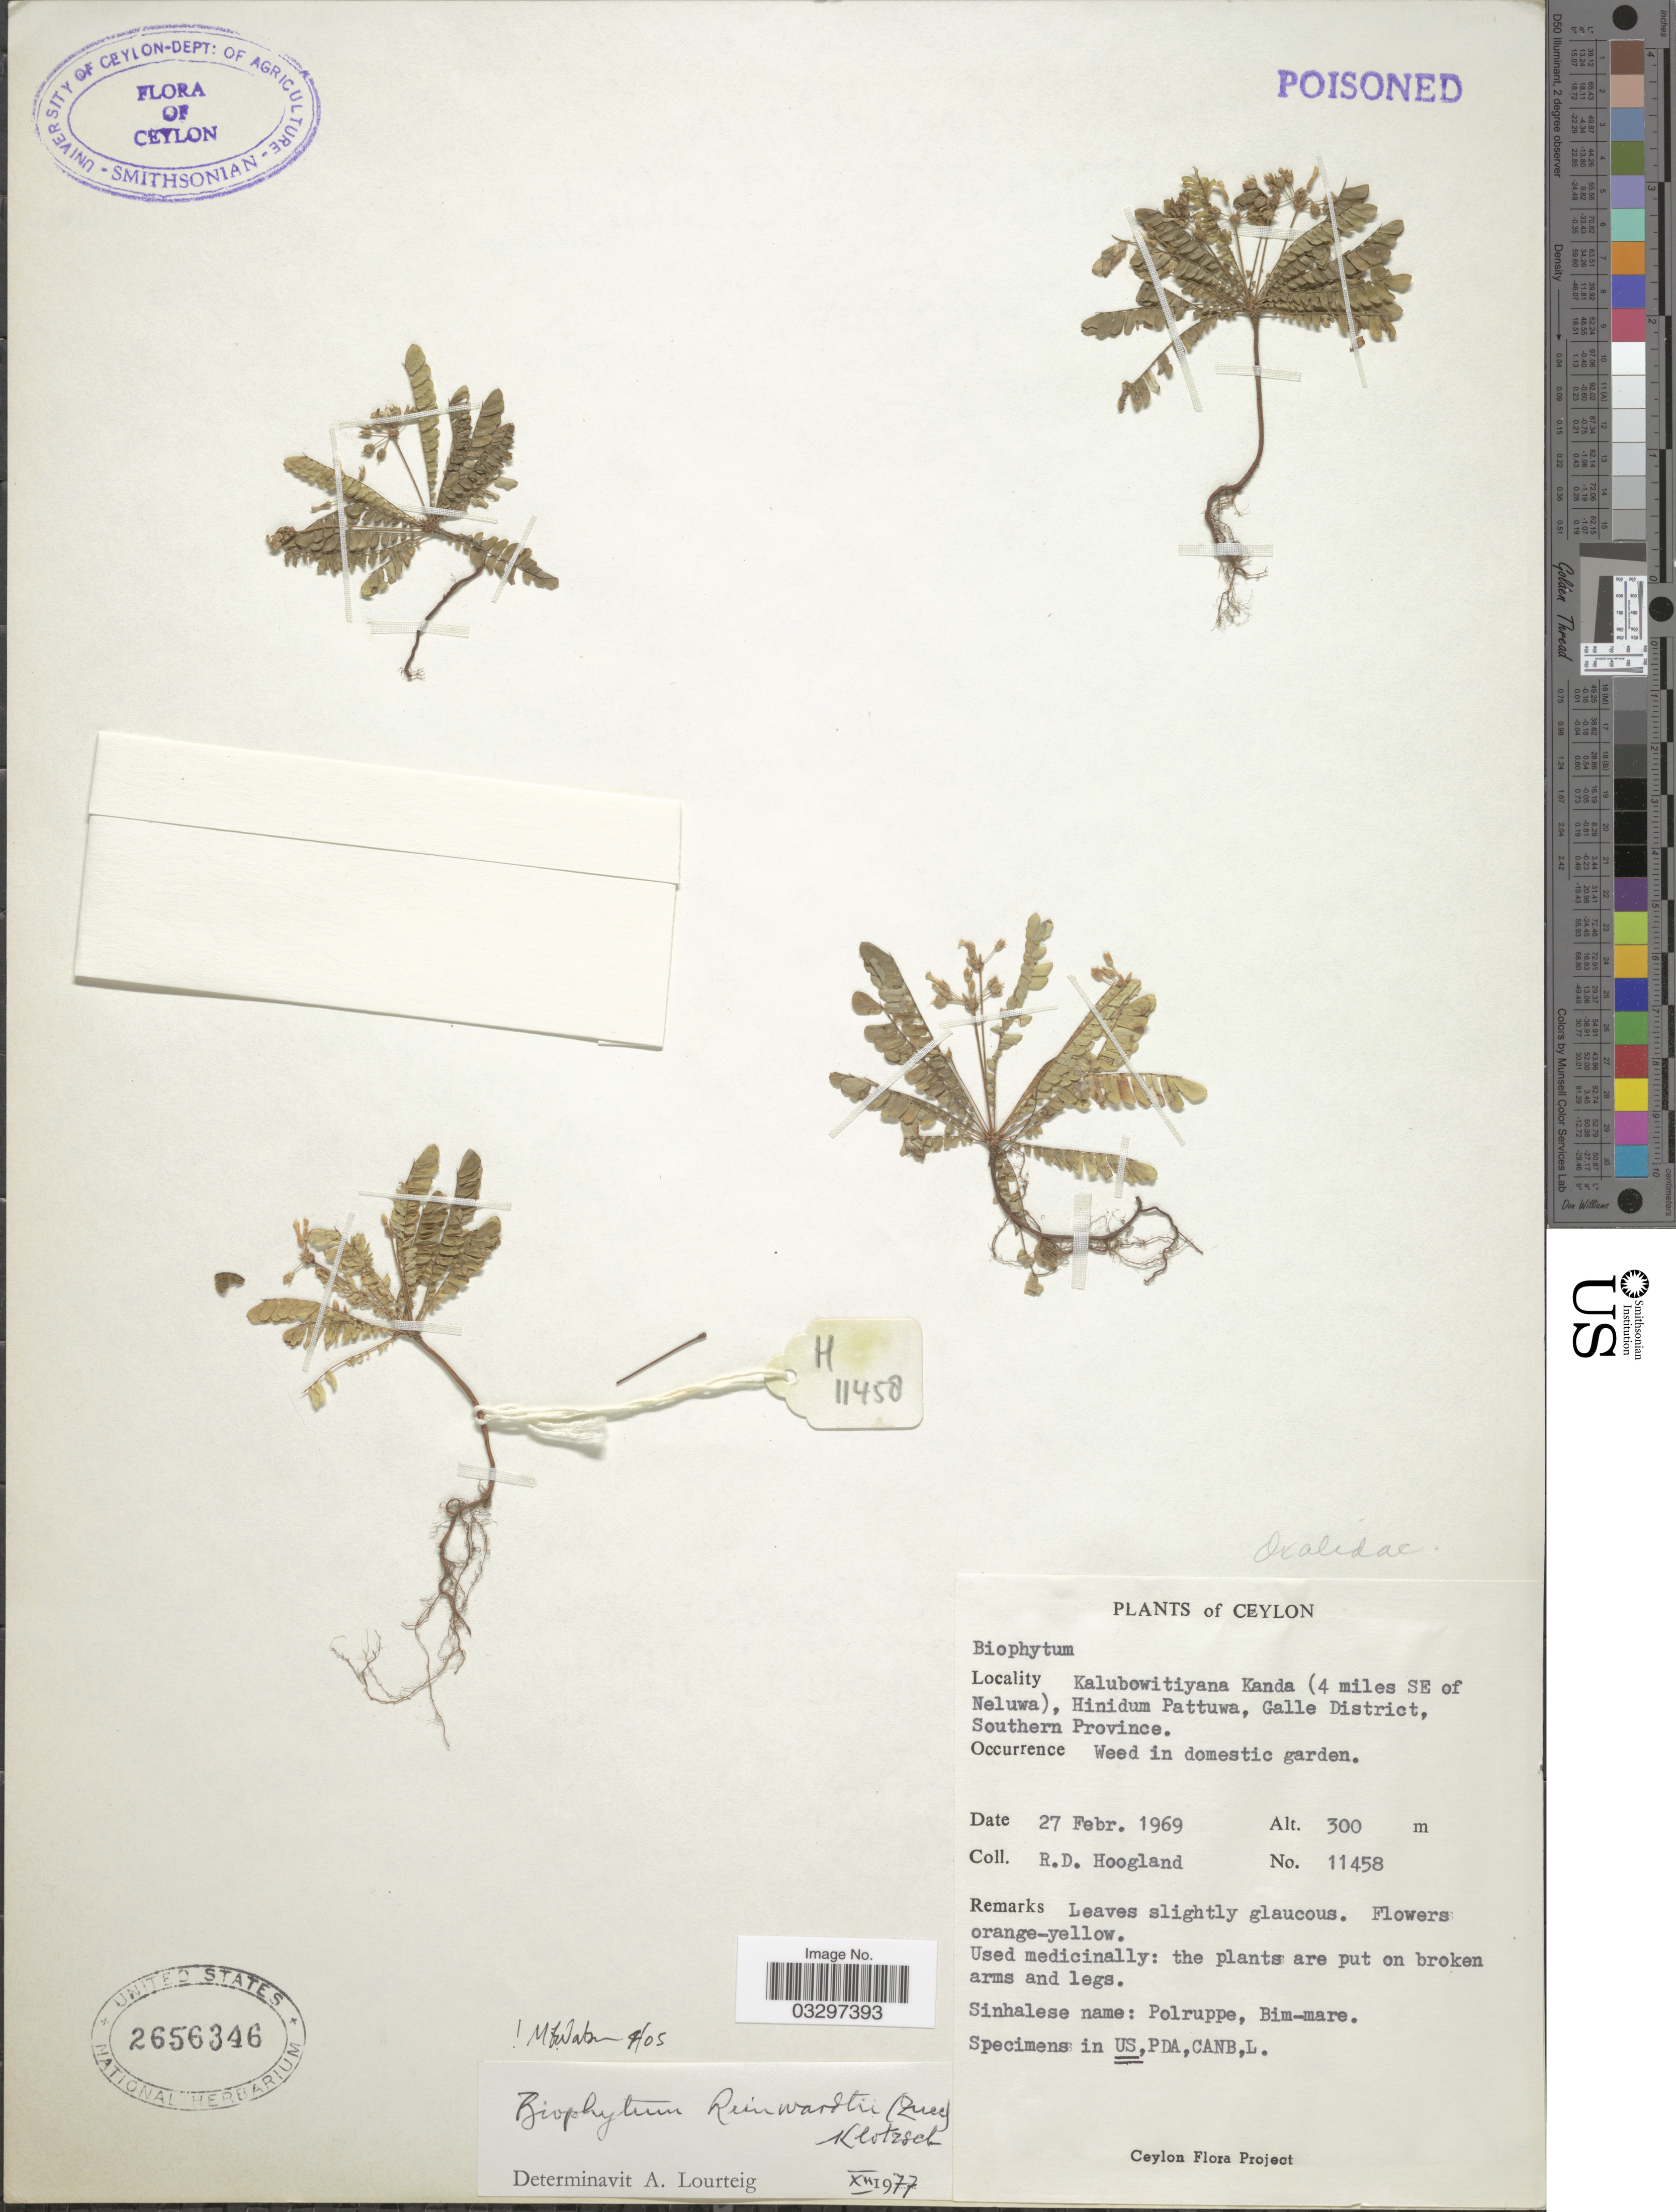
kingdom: Plantae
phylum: Tracheophyta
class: Magnoliopsida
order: Oxalidales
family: Oxalidaceae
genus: Biophytum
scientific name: Biophytum reinwardtii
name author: (Zucc.) Klotzsch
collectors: R. D. Hoogland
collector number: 11458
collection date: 1969-02-27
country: Sri Lanka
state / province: Southern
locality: Ceylon. Kalubowitiyana Kanda ( 4 miles SE of Neluwa), Hinidum Pattuwa, Galle District.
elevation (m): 300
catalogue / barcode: US 2656346